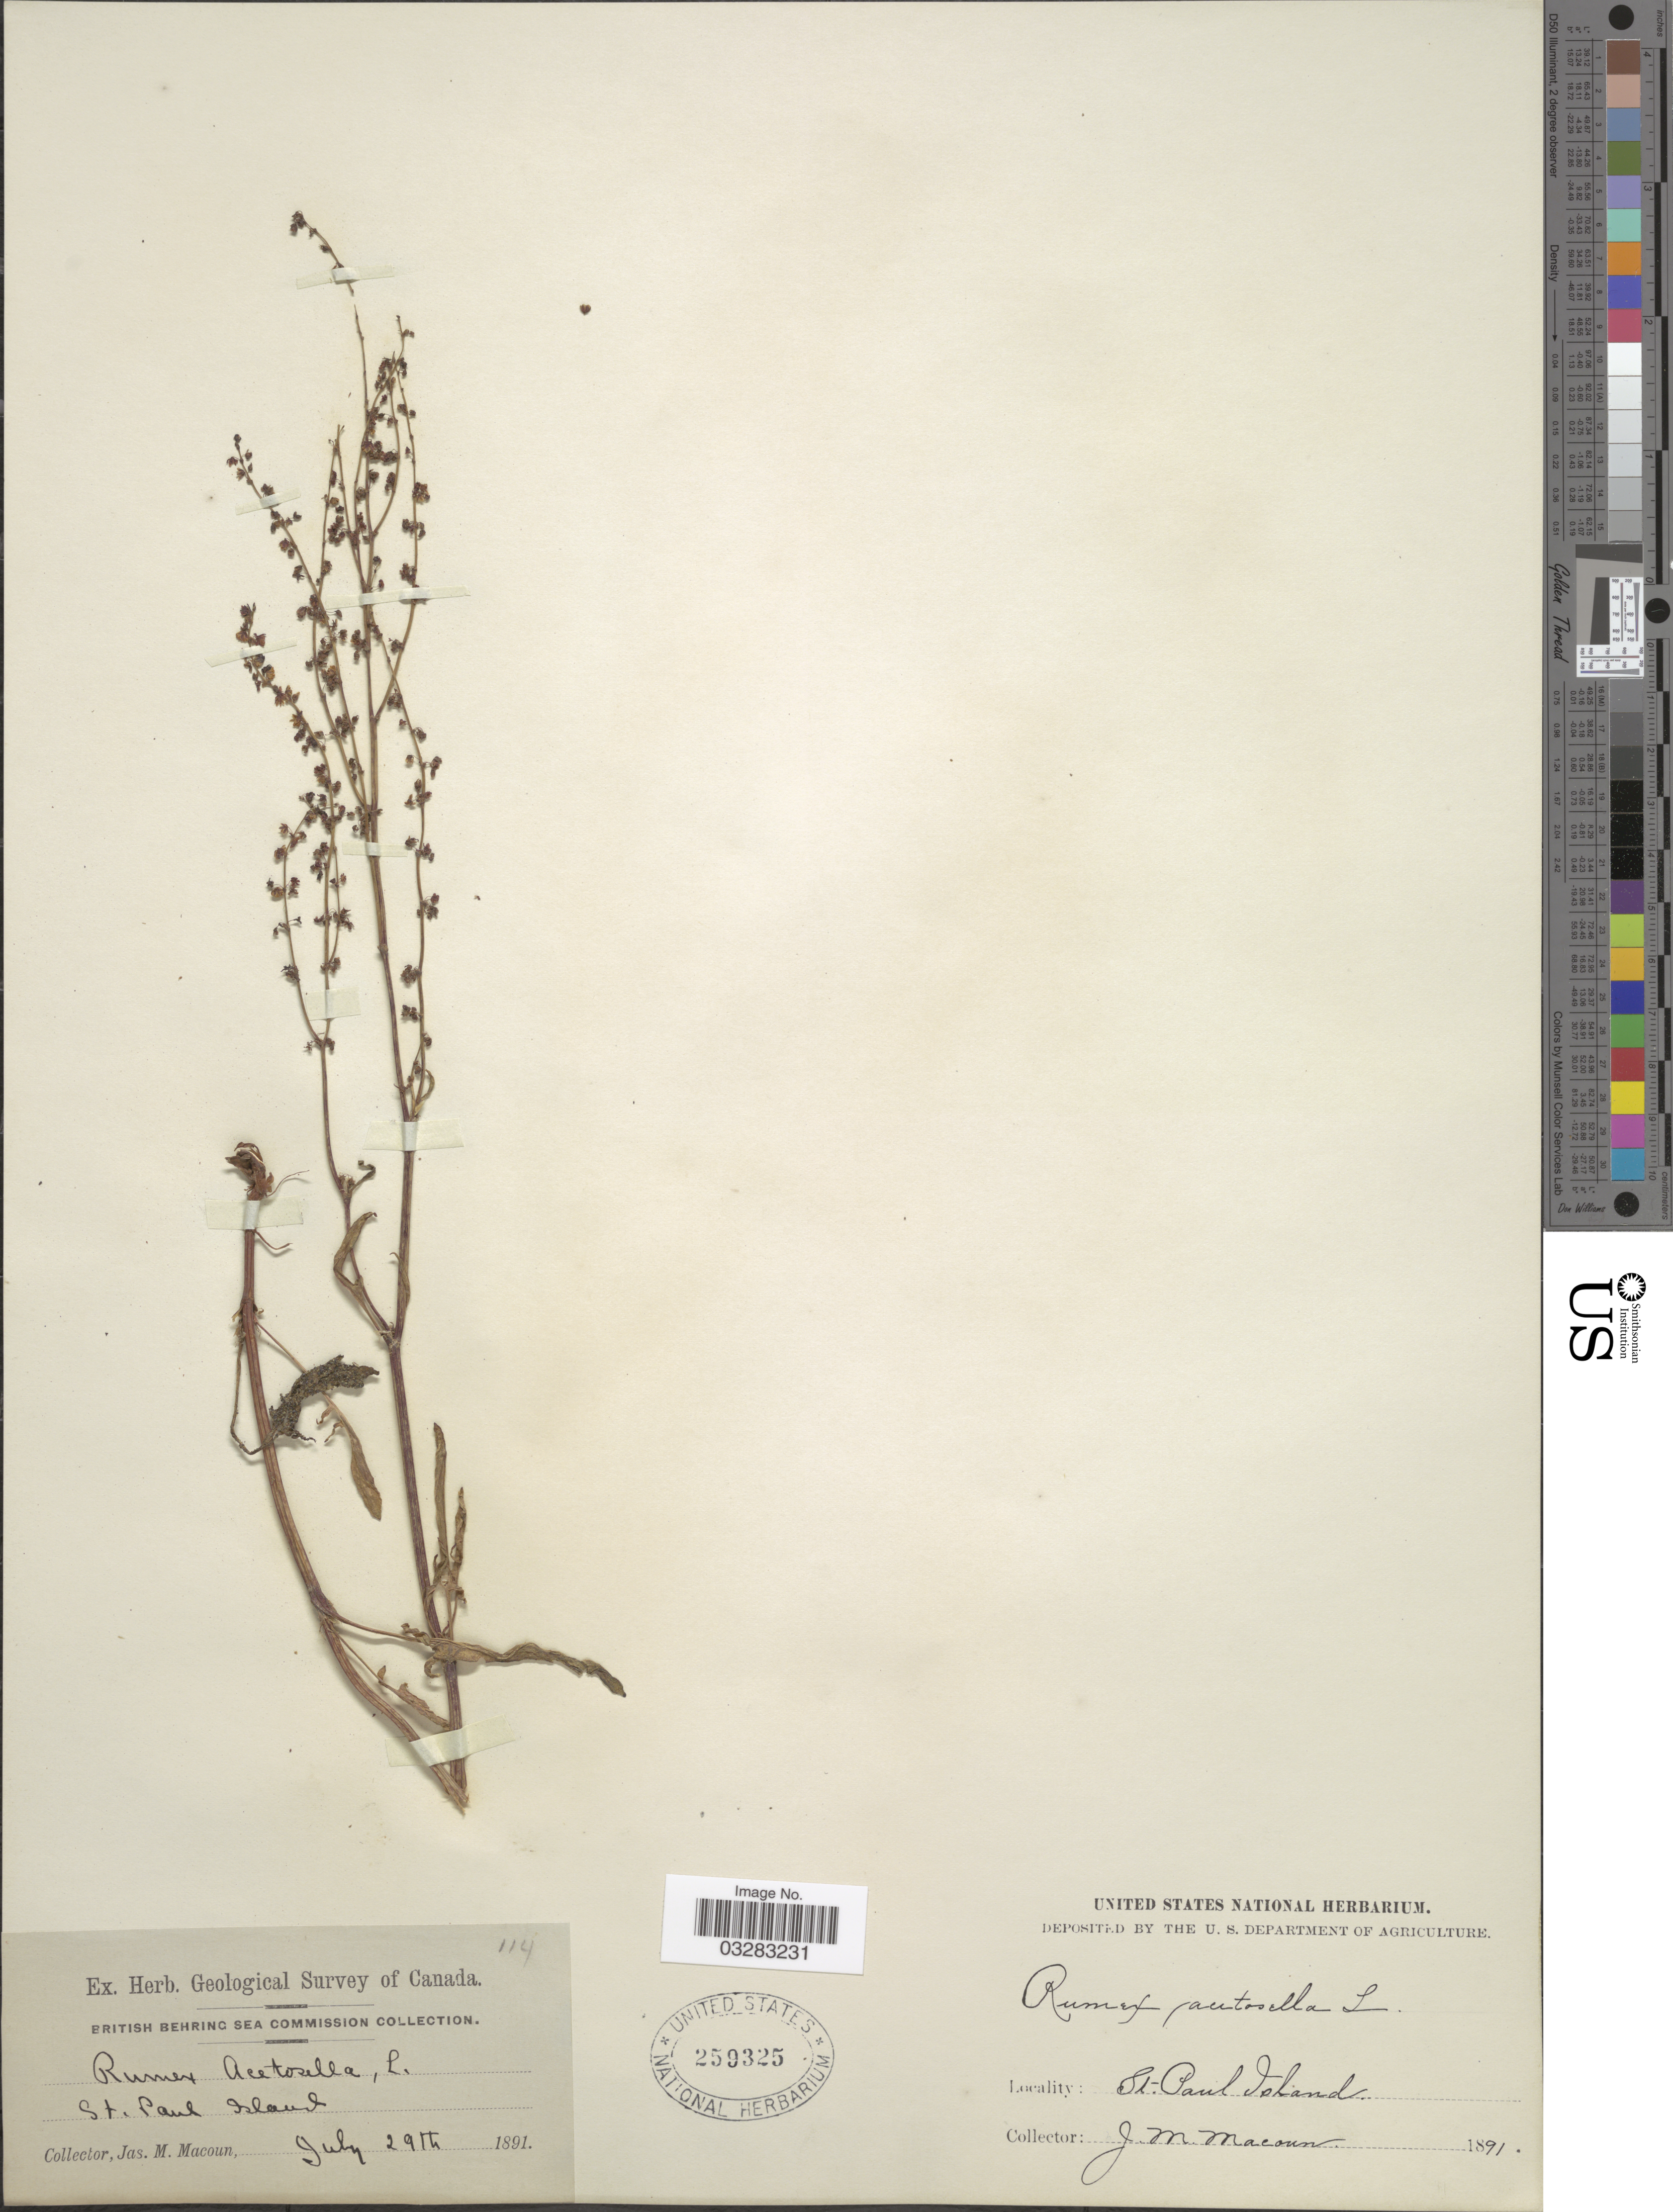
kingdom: Plantae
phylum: Tracheophyta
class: Magnoliopsida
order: Caryophyllales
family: Polygonaceae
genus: Rumex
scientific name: Rumex acetosella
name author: L.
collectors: J. M. Macoun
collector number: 114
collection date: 1891-07-29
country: United States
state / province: Alaska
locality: St. Paul Island.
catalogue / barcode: US 259325